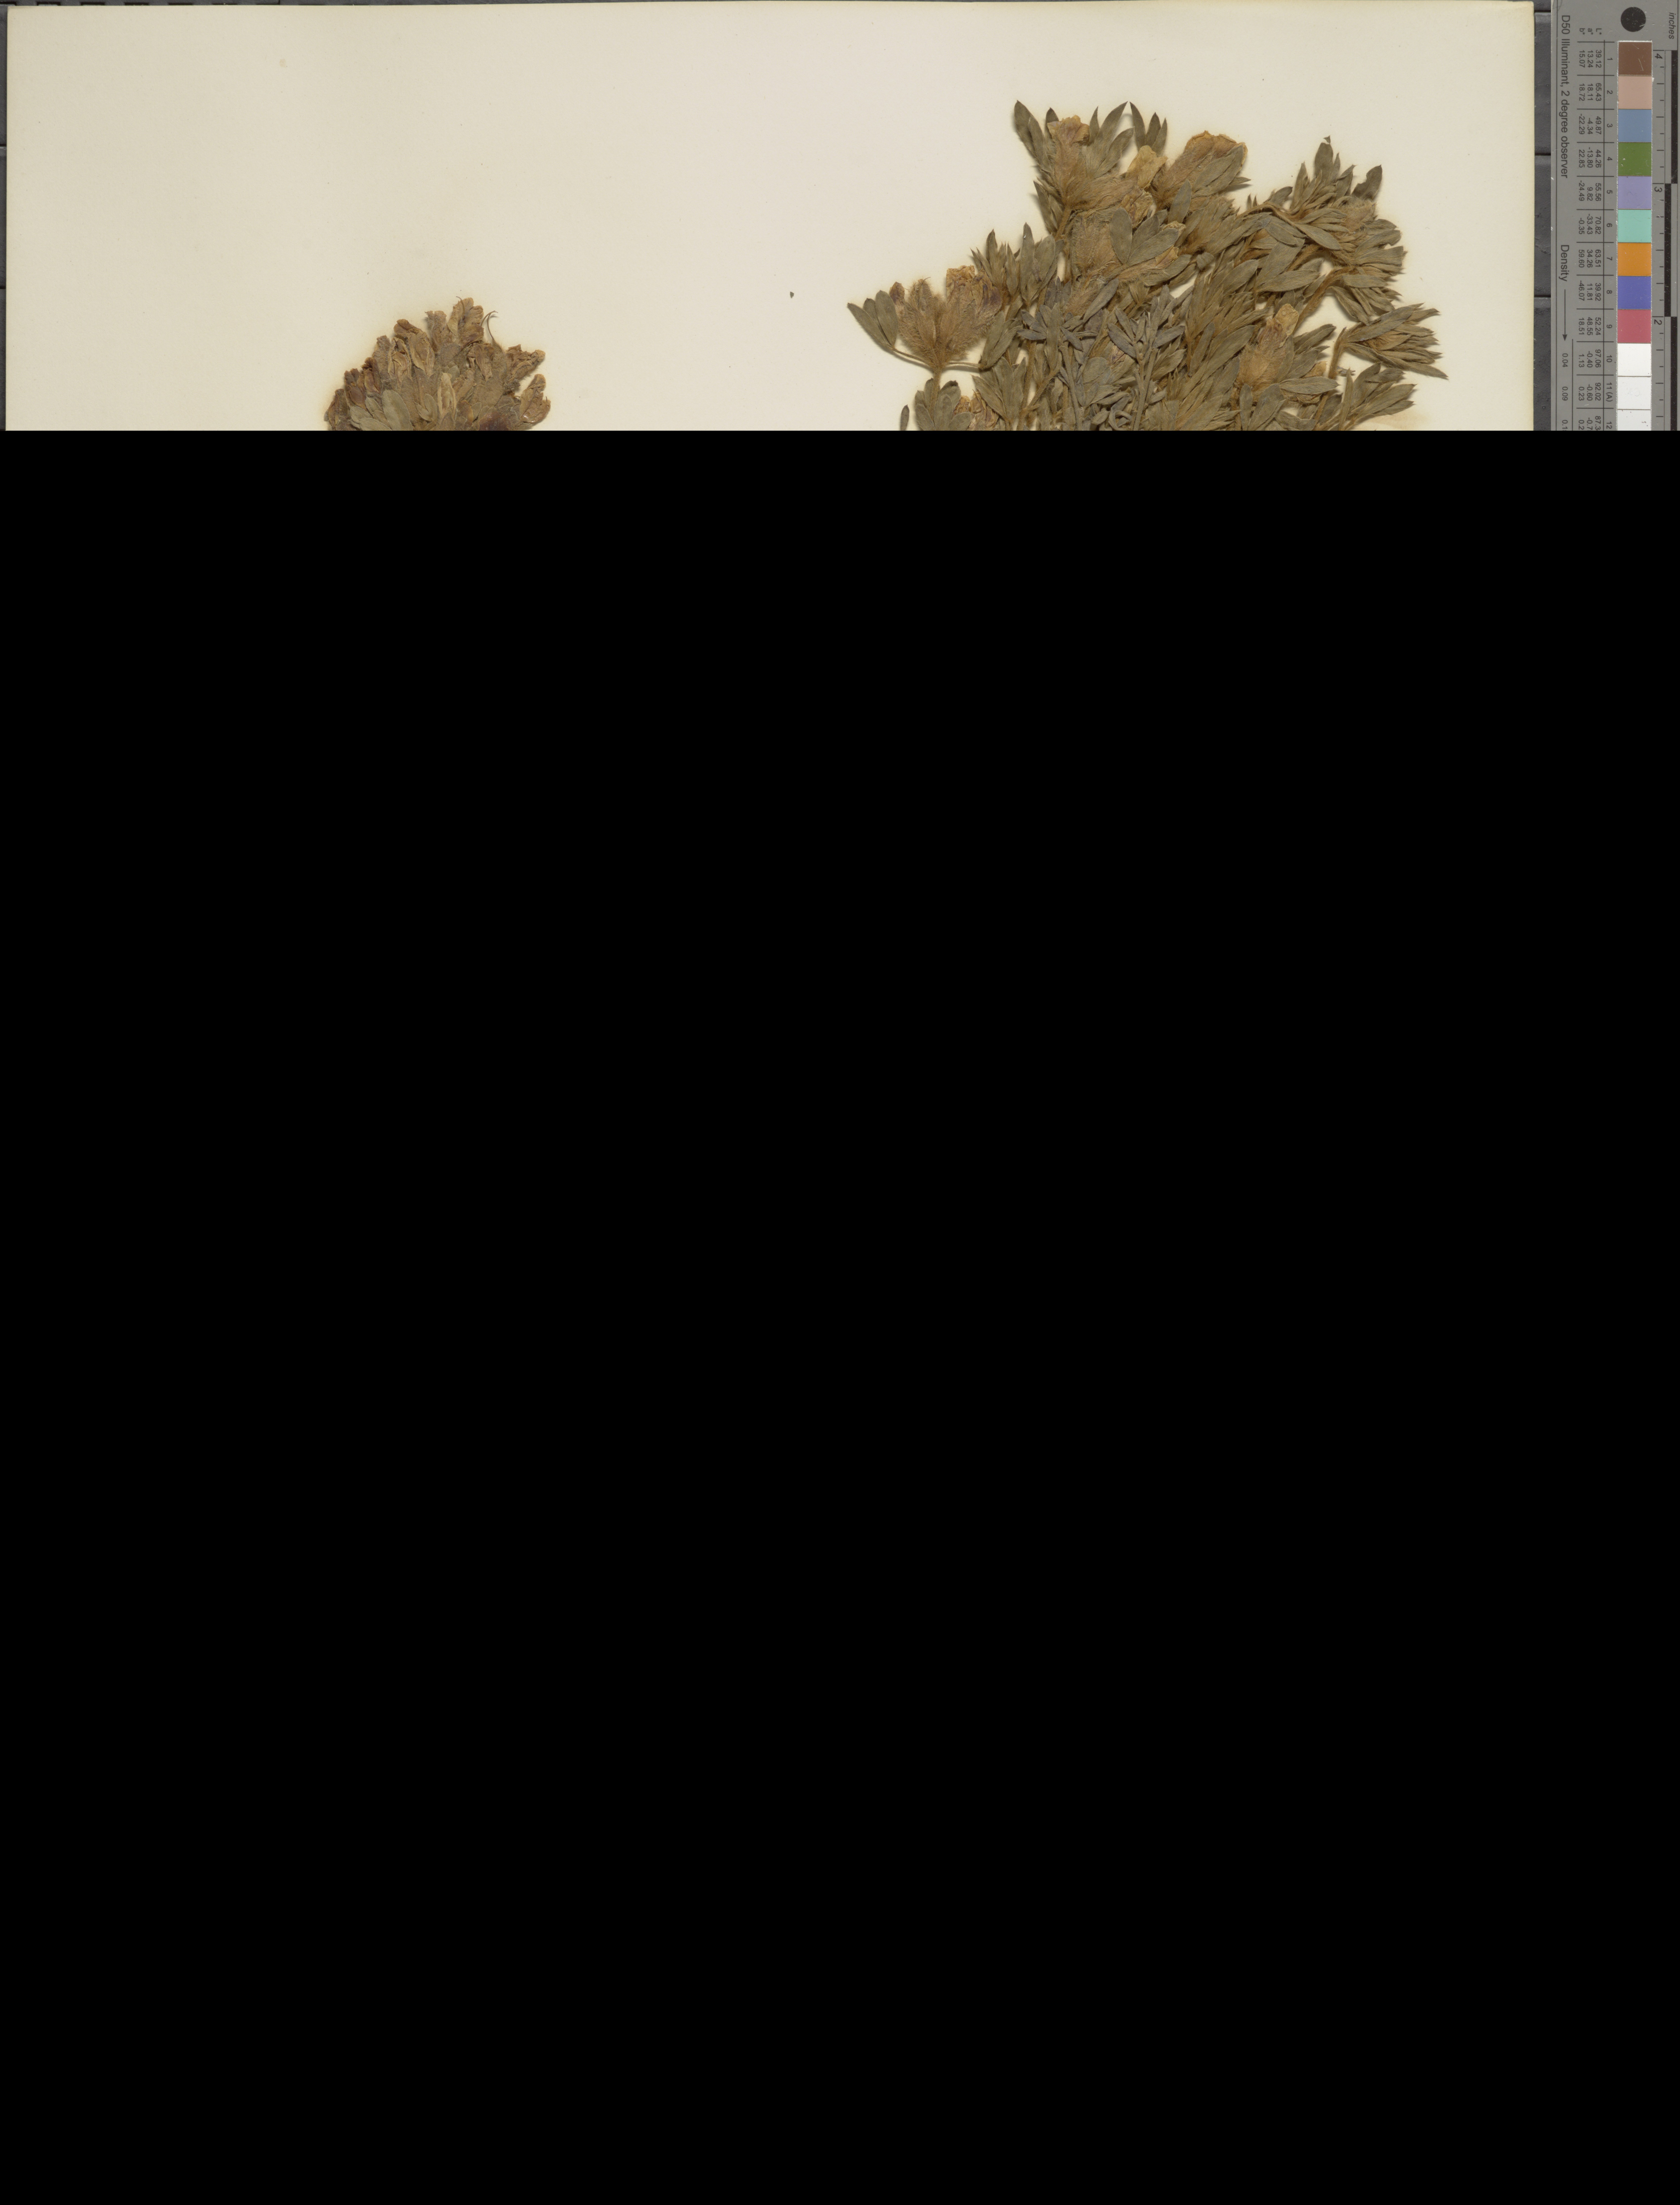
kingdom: Plantae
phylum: Tracheophyta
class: Magnoliopsida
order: Fabales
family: Fabaceae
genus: Cytisus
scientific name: Cytisus austriacus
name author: L.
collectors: -. Steinitz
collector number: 806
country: Hungary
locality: Hungaria centralis, in Monte Aquilarum ad Budam.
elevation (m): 200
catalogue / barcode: US 811195